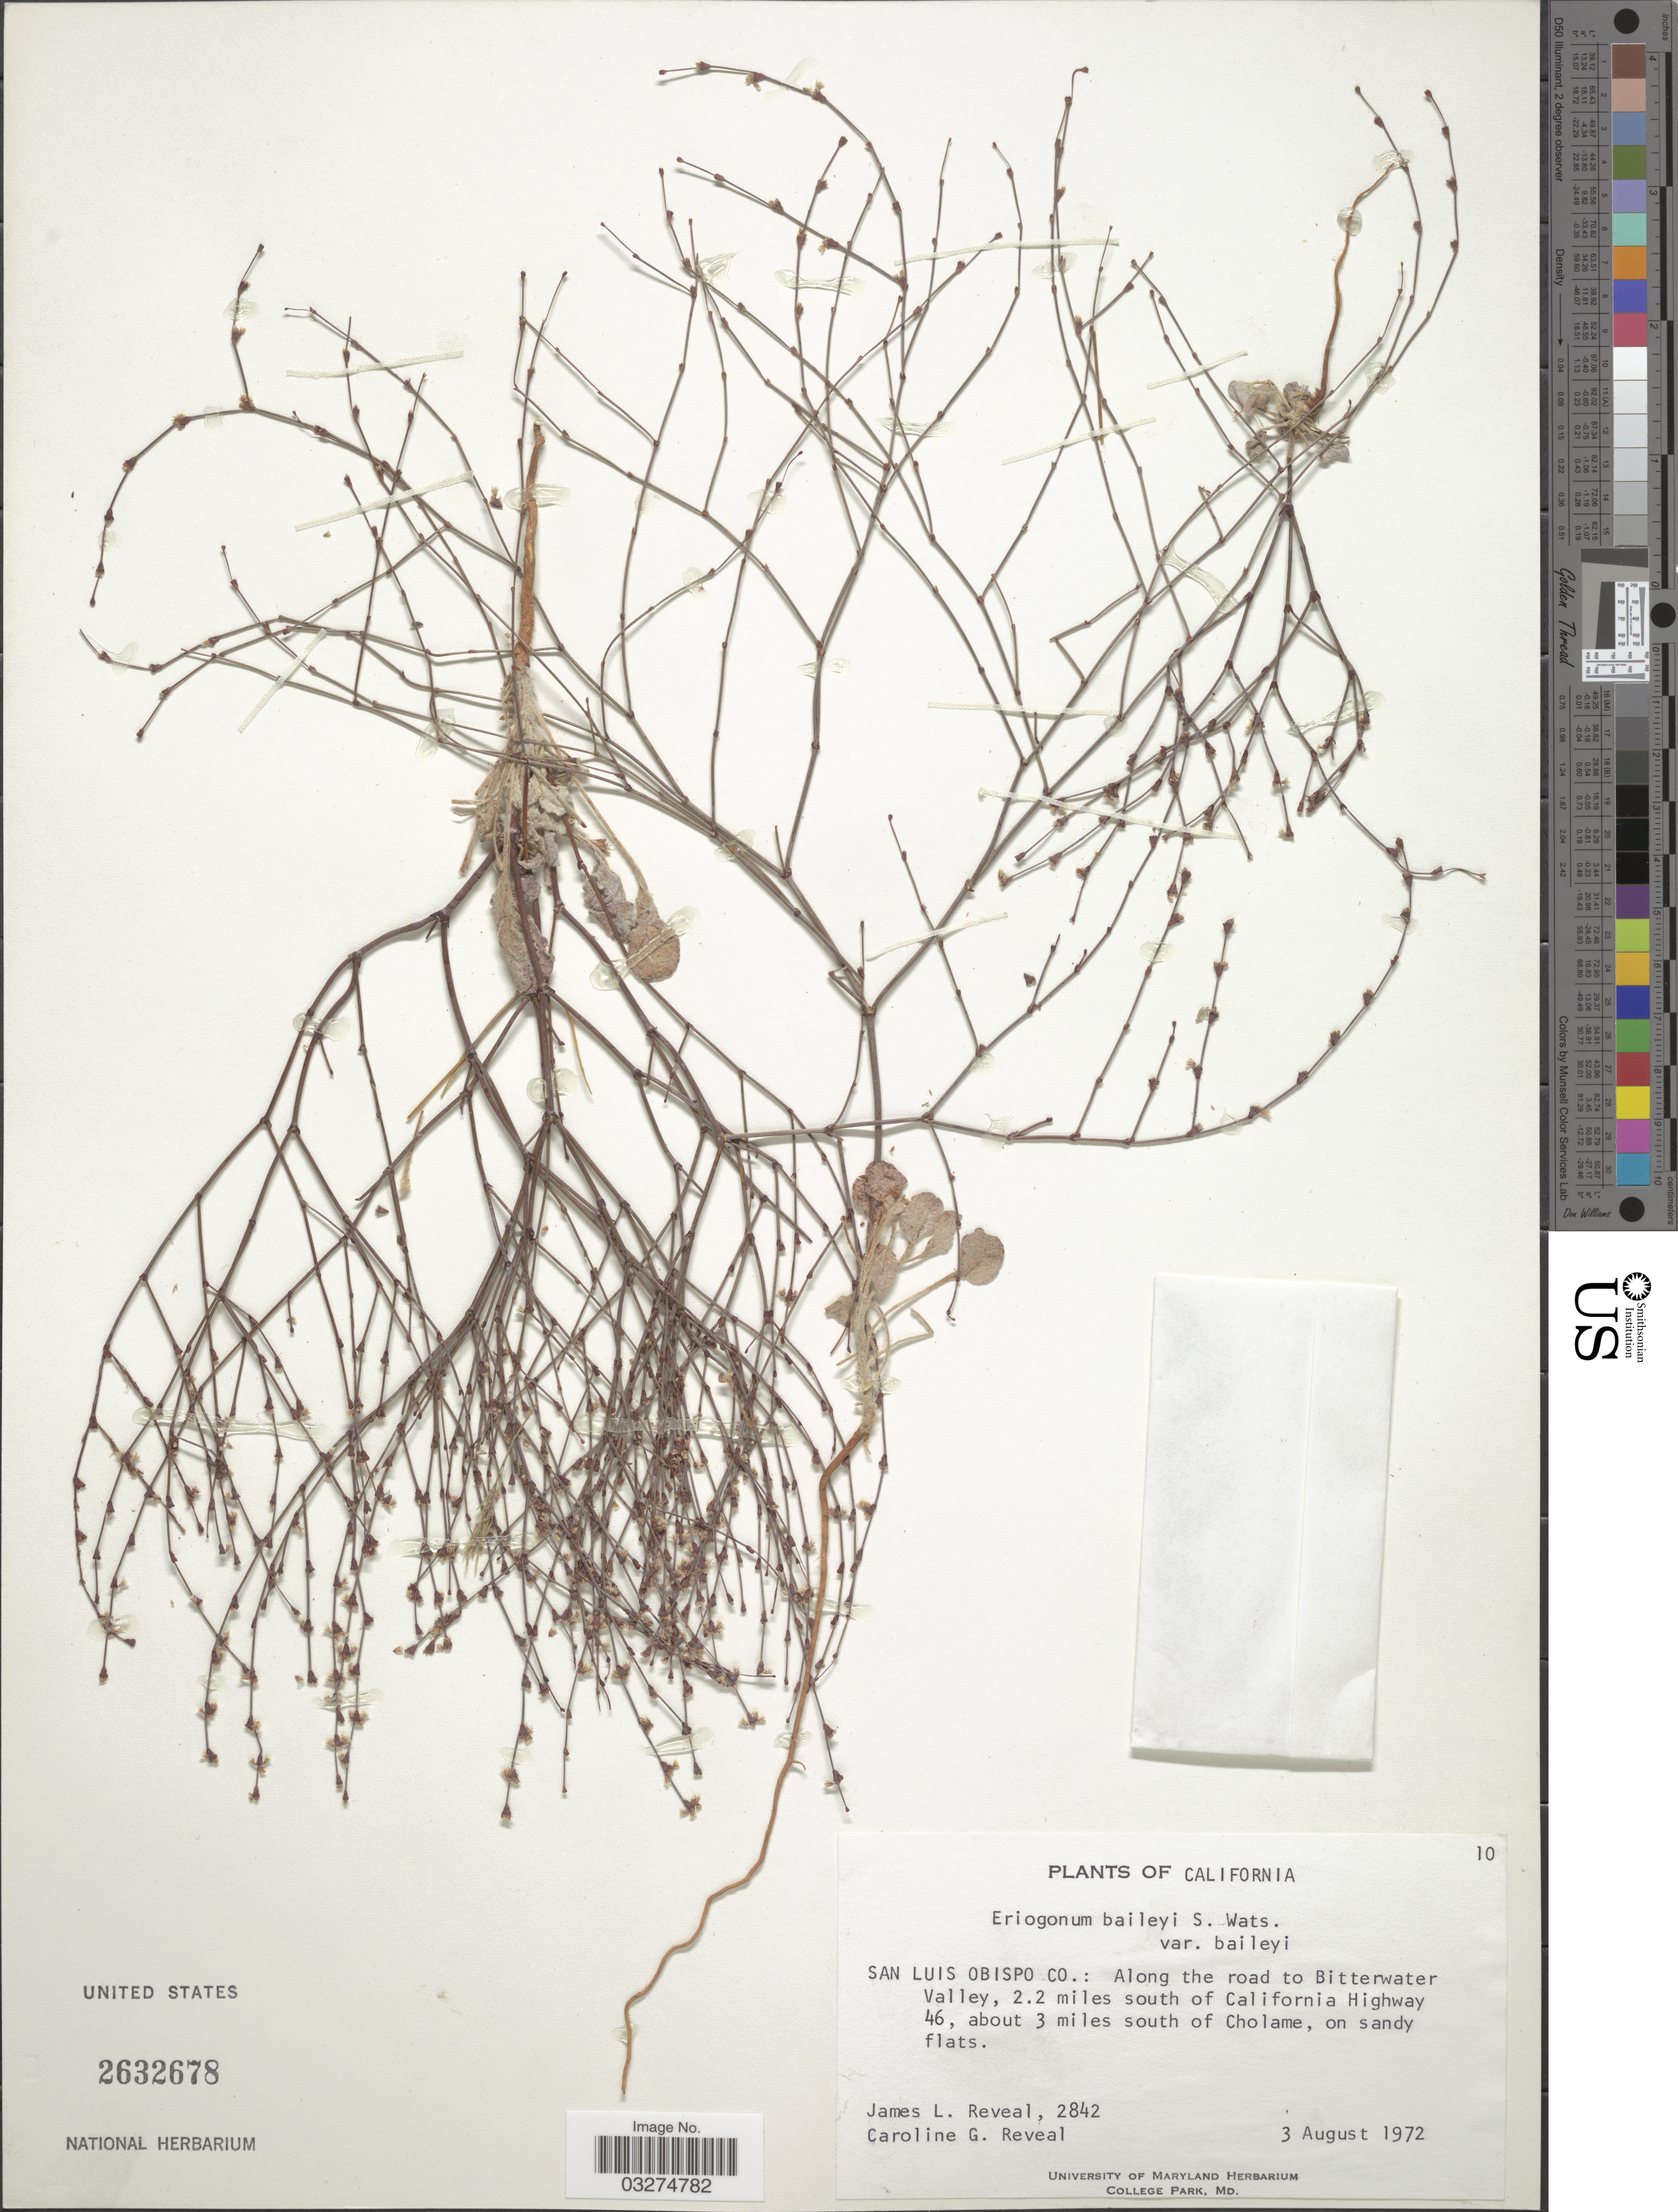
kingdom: Plantae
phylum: Tracheophyta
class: Magnoliopsida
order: Caryophyllales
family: Polygonaceae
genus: Eriogonum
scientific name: Eriogonum baileyi var. baileyi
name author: S. Watson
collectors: J. L. Reveal & C. G. Reveal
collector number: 2842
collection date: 1972-08-03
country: United States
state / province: California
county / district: San Luis Obispo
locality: San Luis Obispo Co.: Along the road to Bitterwater Valley, 2.2 miles south of California Highway 46, about 3 miles south of Cholame.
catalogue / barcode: US 2632678